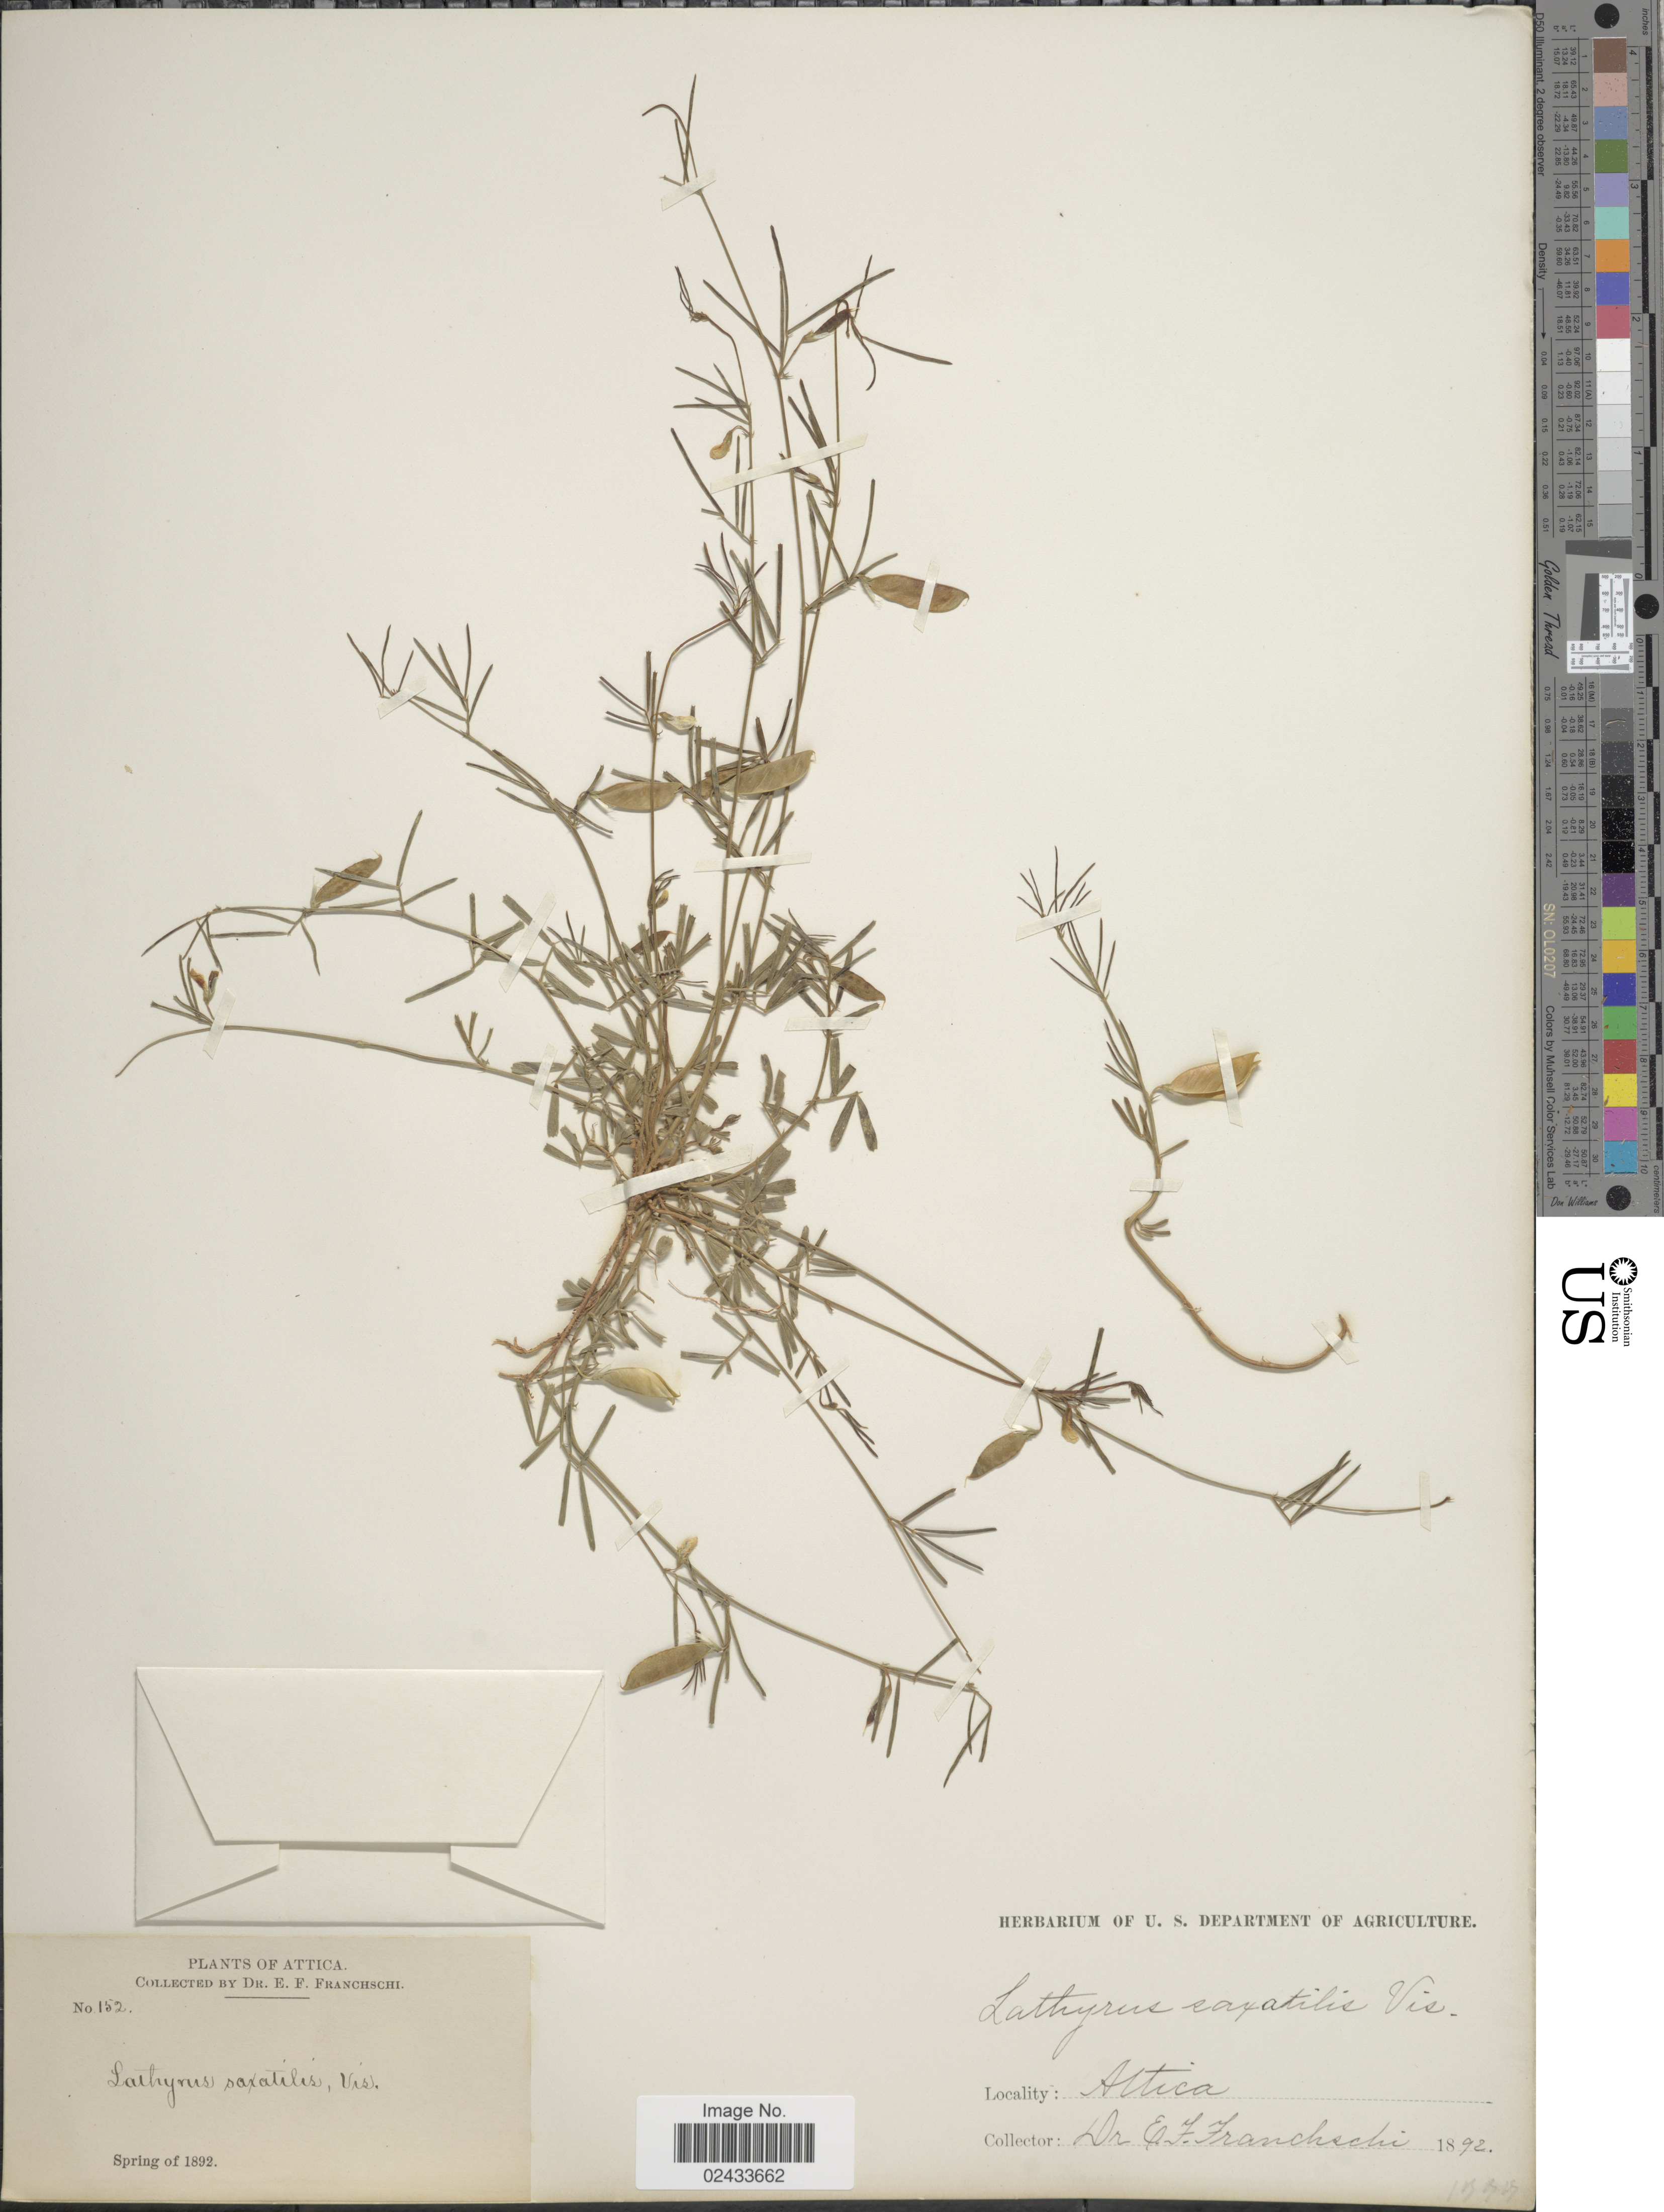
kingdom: Plantae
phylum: Tracheophyta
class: Magnoliopsida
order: Fabales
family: Fabaceae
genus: Lathyrus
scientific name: Lathyrus saxatilis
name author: (Vent.) Vis.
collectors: E. Franchschi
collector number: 152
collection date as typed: Spring 1892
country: Greece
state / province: Attica